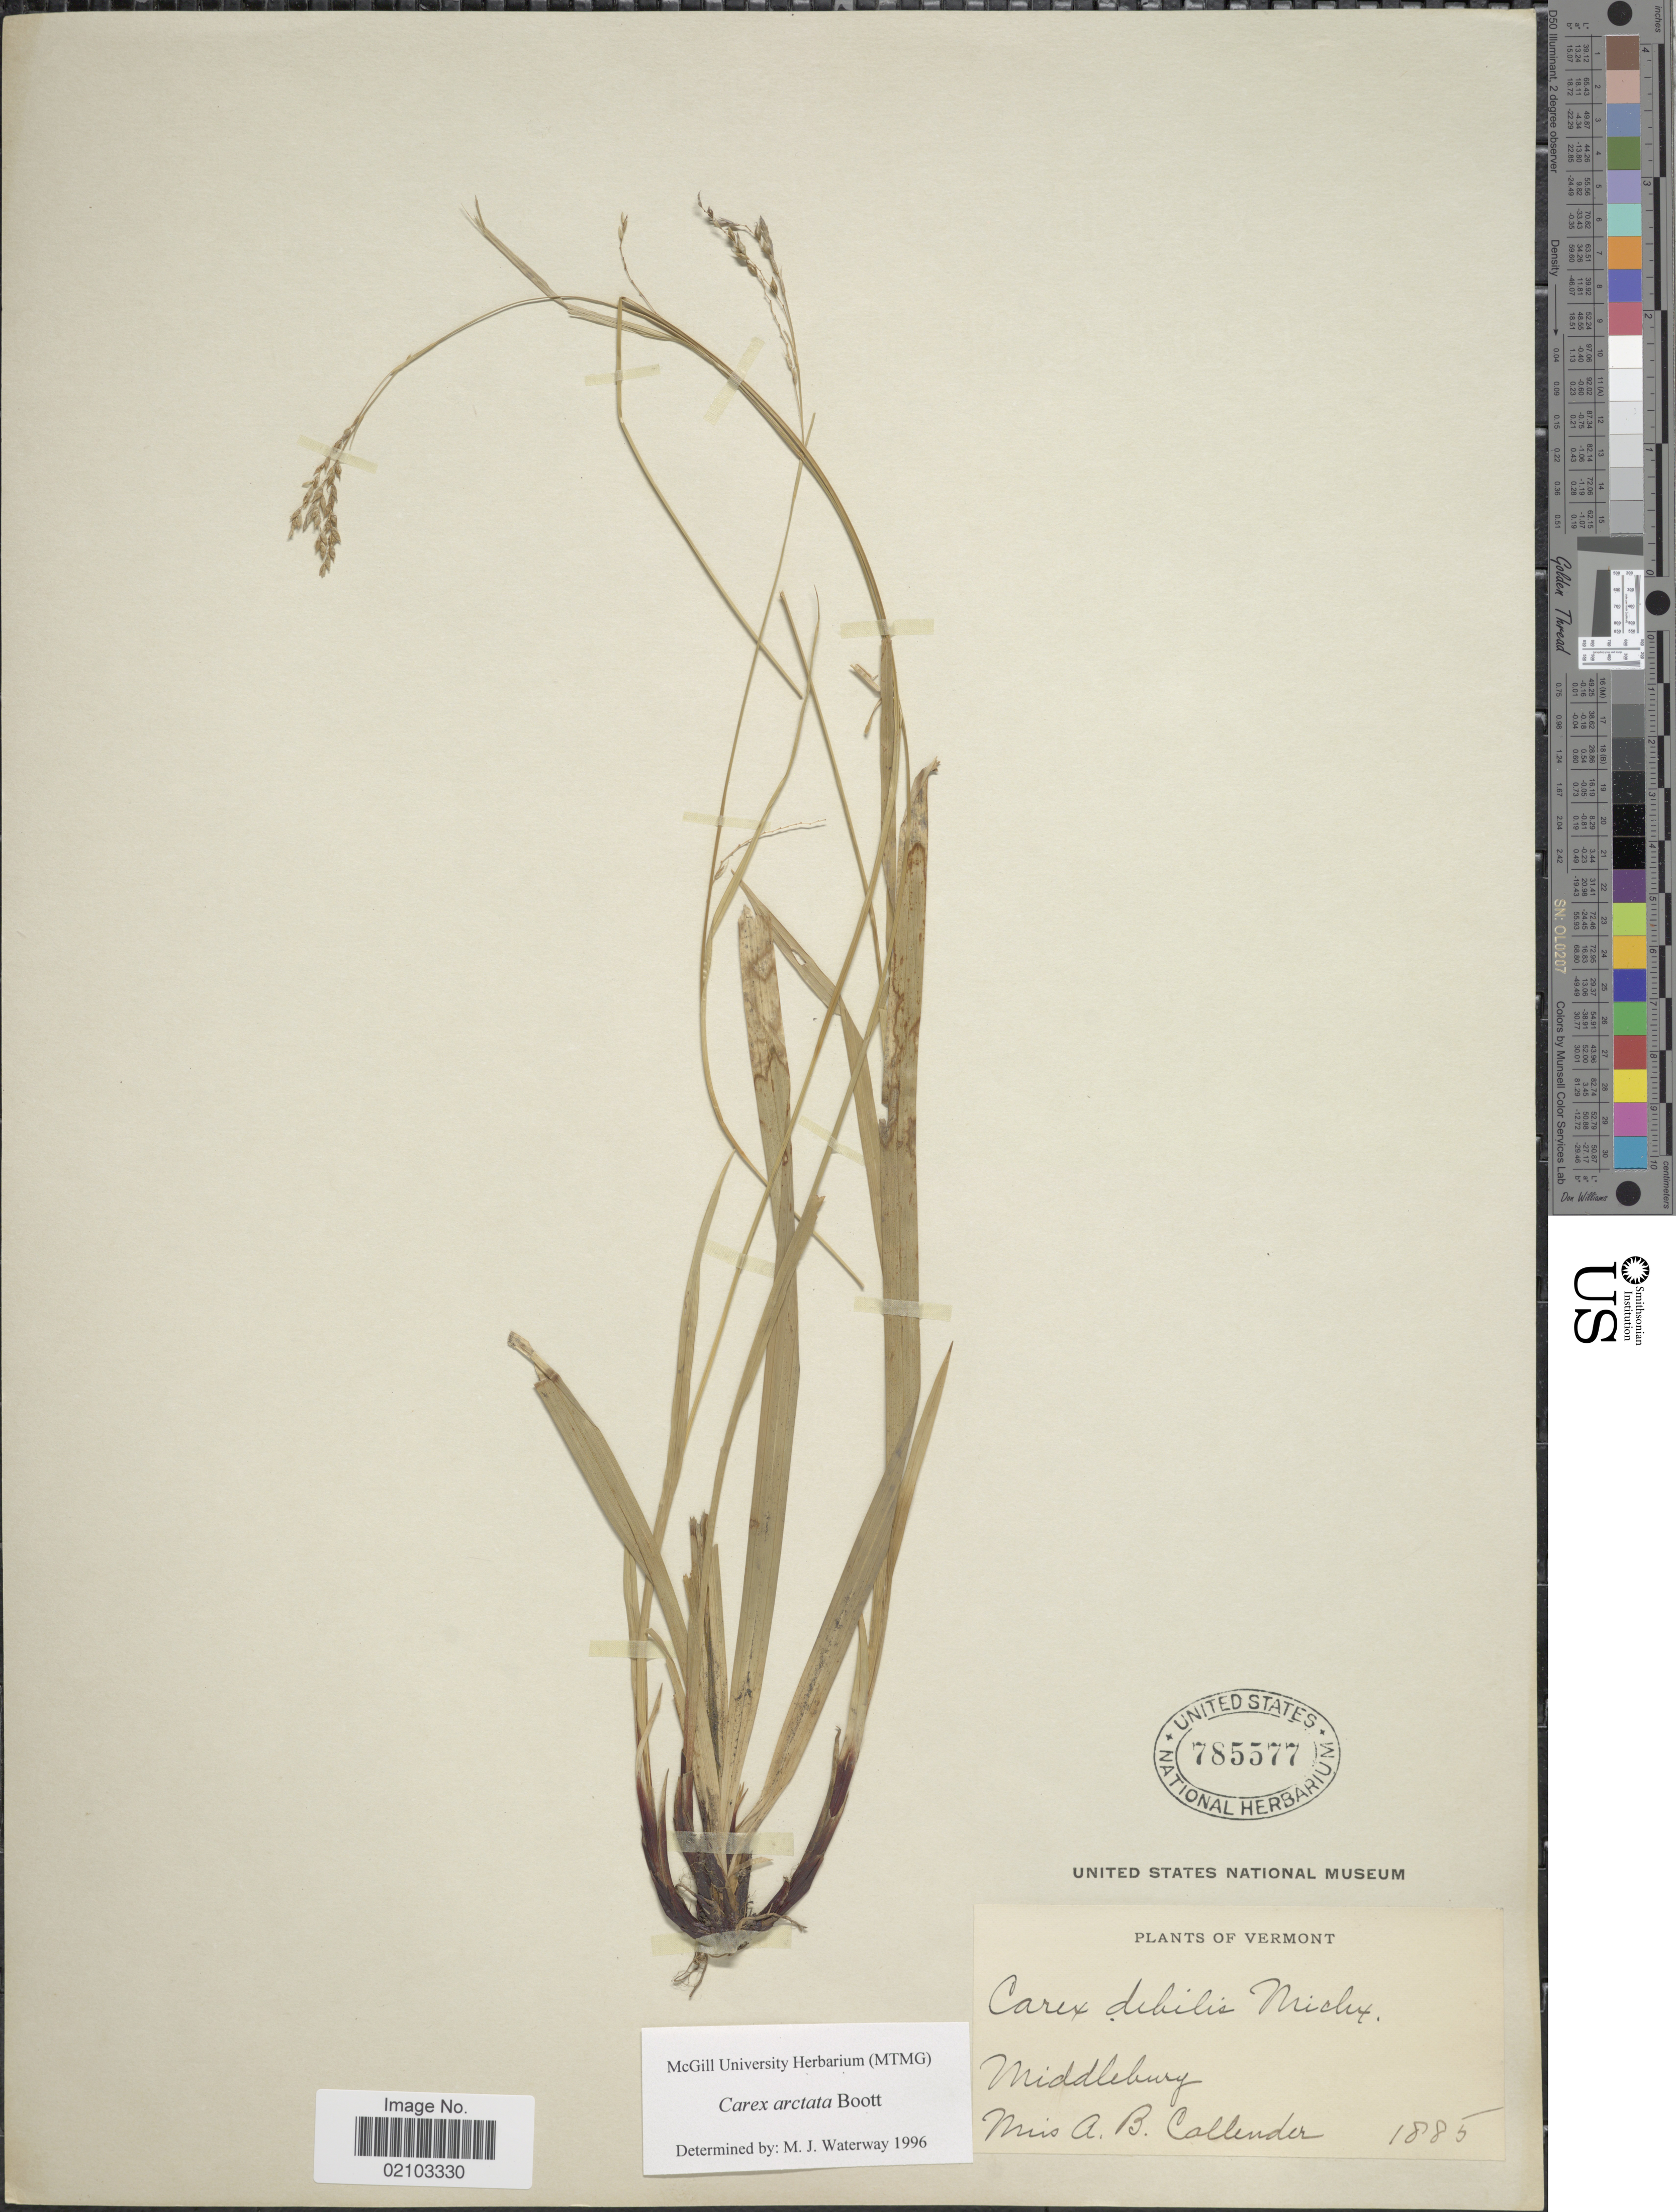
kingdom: Plantae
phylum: Tracheophyta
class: Liliopsida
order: Poales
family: Cyperaceae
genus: Carex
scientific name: Carex arctata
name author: Boott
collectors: A. Callender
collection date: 1885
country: United States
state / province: Vermont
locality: Middlebury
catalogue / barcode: US 785577